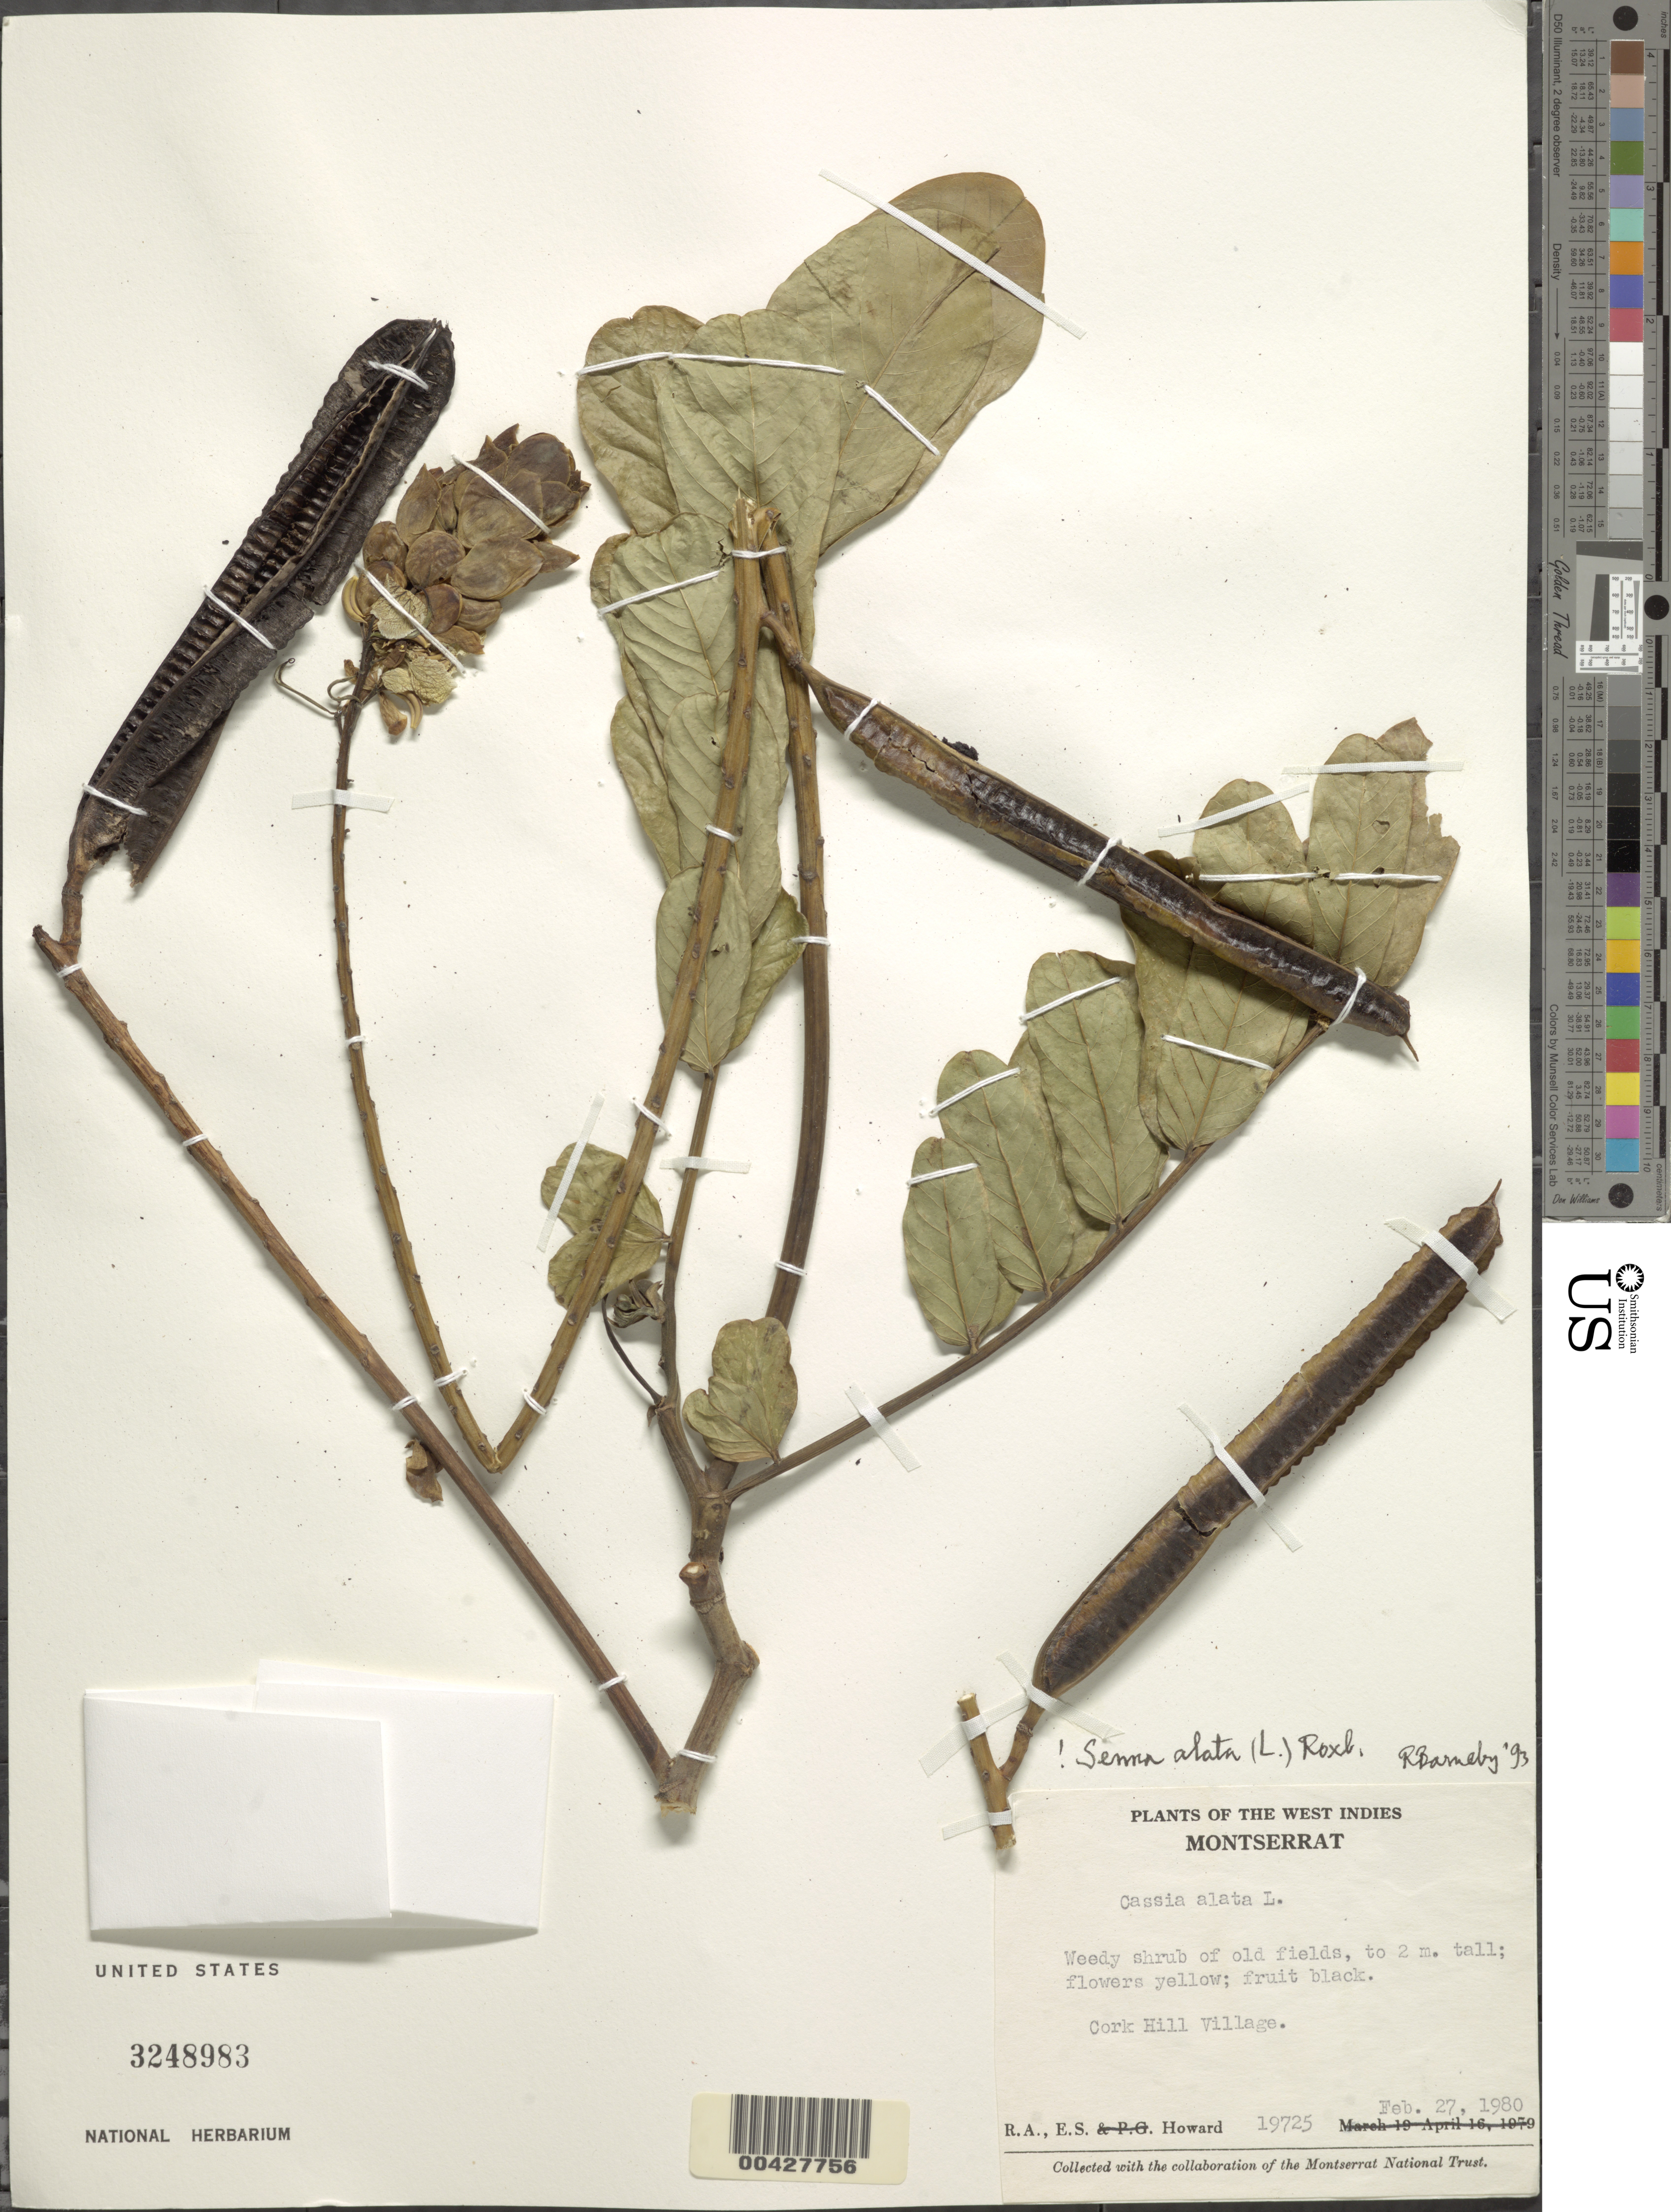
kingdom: Plantae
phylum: Tracheophyta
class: Magnoliopsida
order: Fabales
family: Fabaceae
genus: Senna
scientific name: Senna alata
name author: (L.) Roxb.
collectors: R. A. Howard & E. S. Howard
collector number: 19725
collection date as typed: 27 Feb 1980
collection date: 1980-02-27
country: Montserrat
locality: Cork hill village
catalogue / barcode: US 3248983